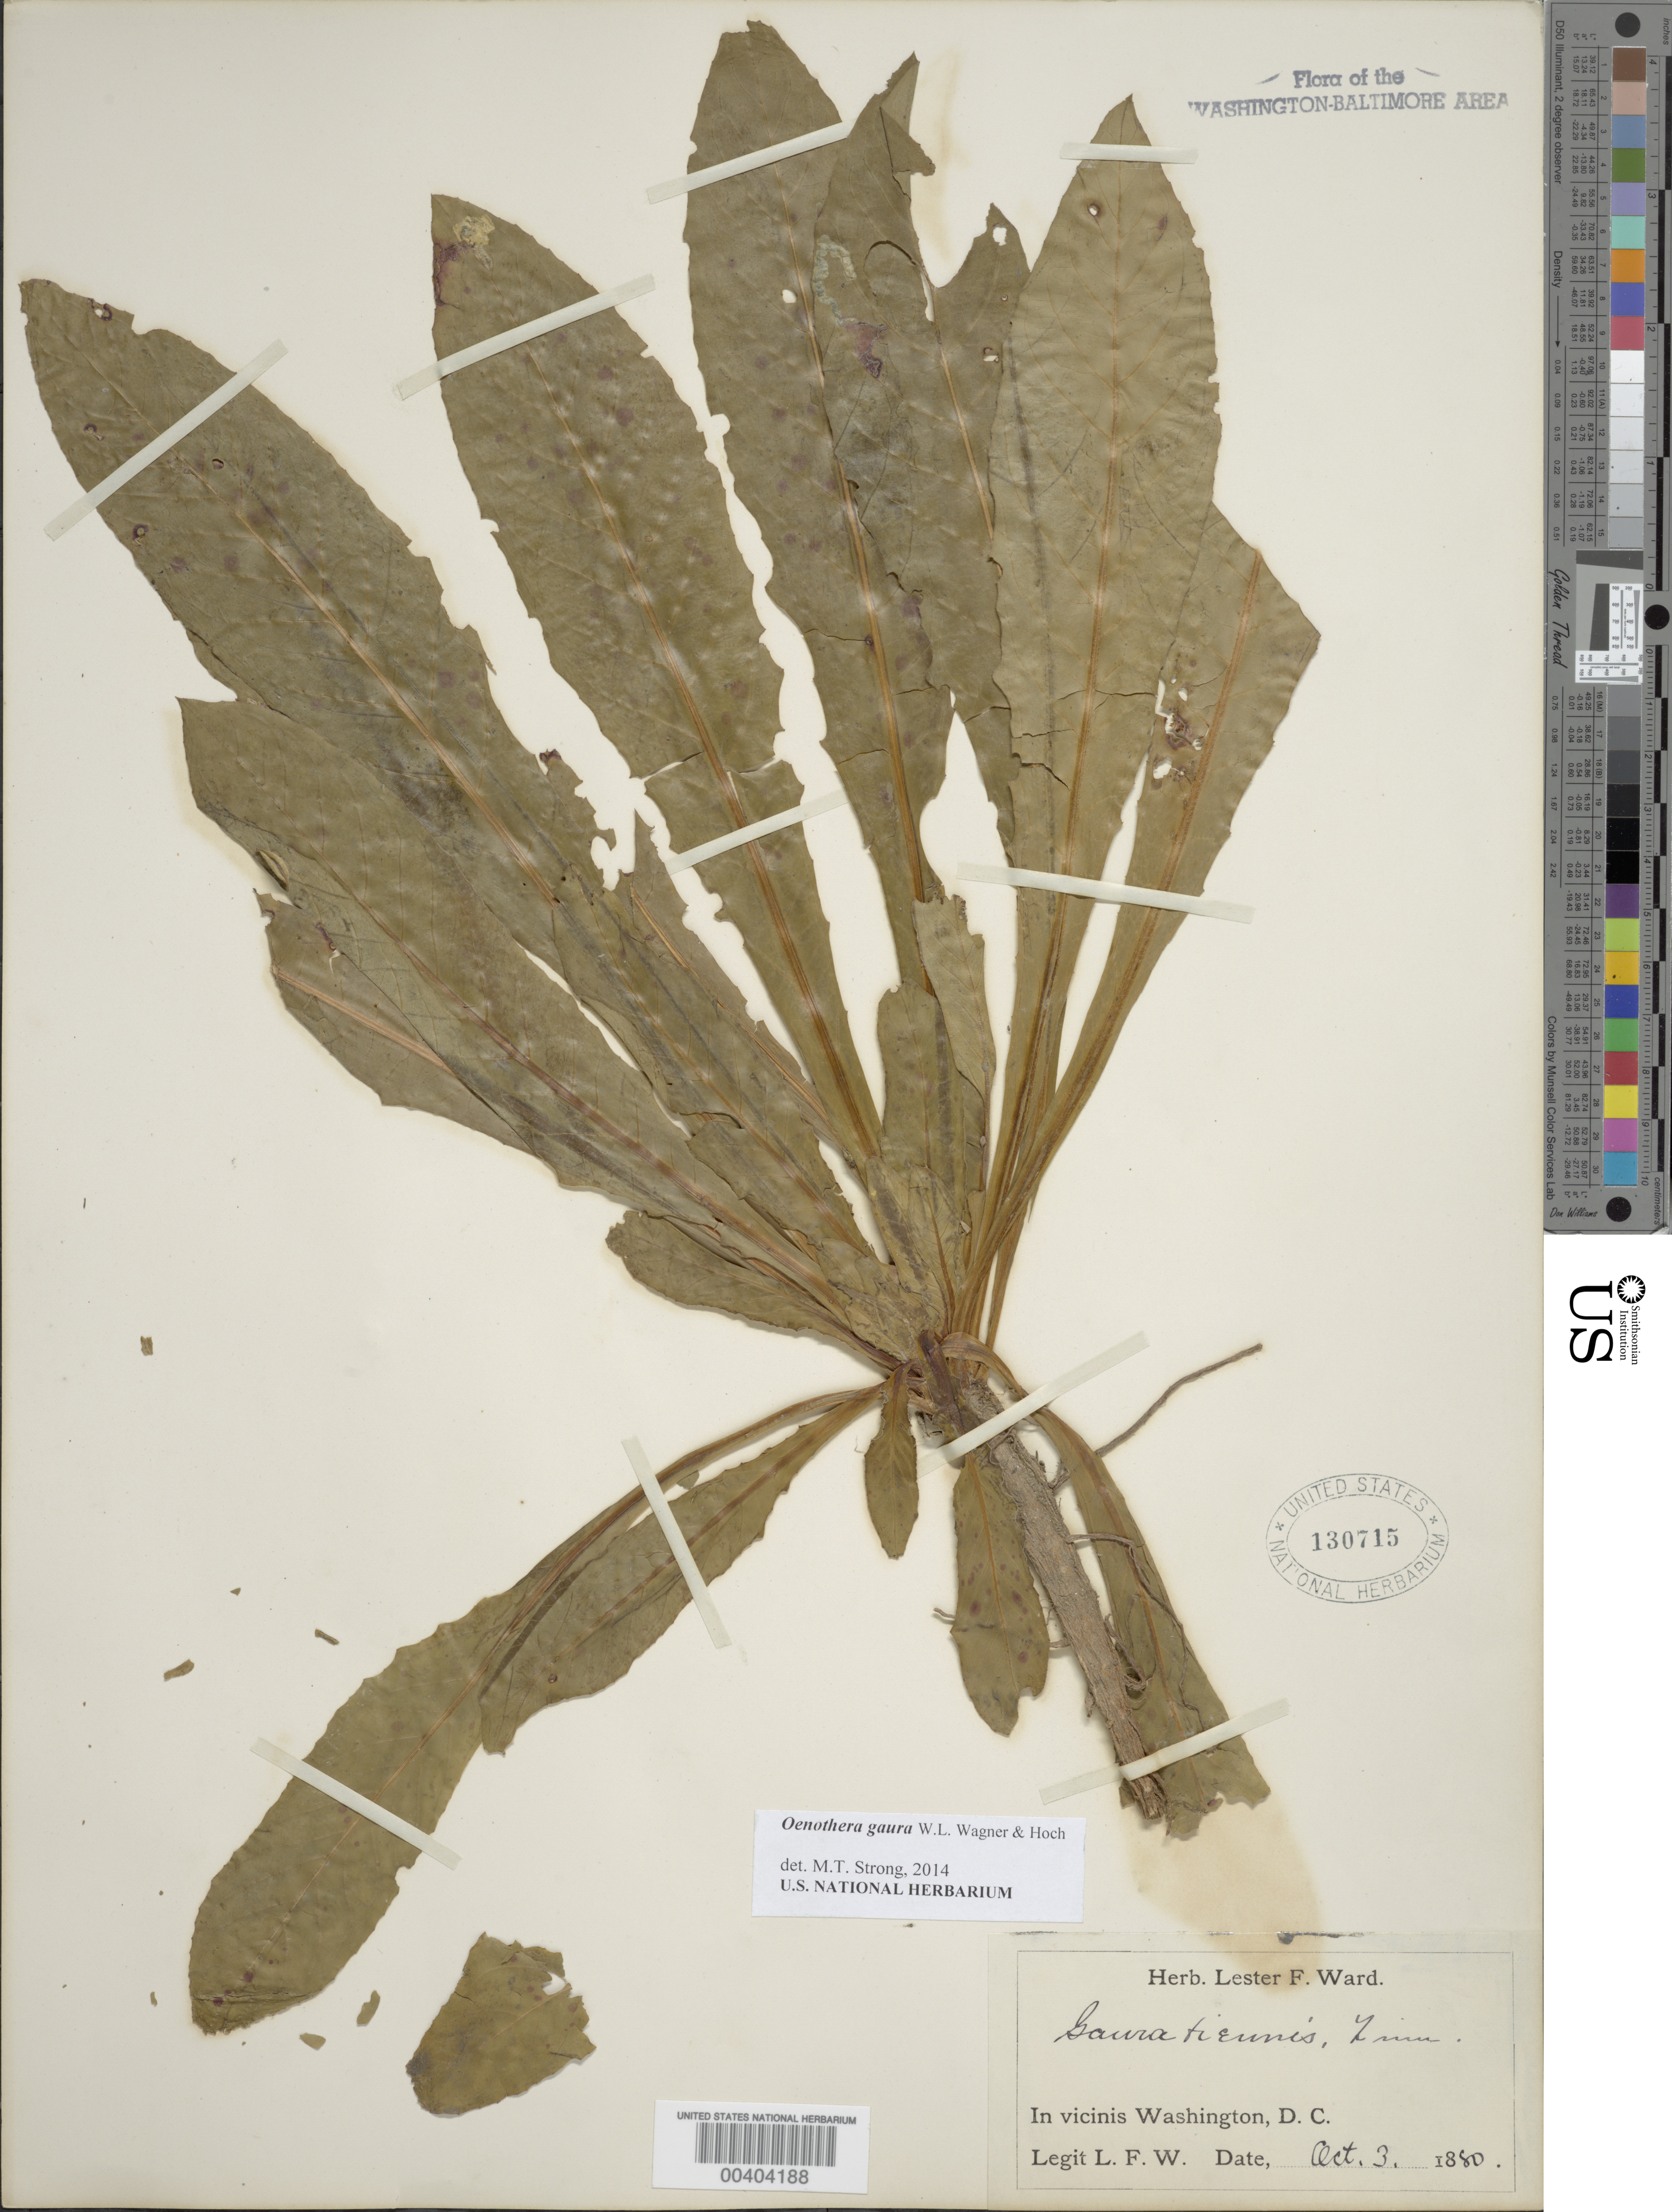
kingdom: Plantae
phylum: Tracheophyta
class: Magnoliopsida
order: Myrtales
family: Onagraceae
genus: Oenothera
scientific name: Oenothera gaura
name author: W.L. Wagner & Hoch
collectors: L. F. Ward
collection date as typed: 03 Oct 1880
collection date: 1880-10-03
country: United States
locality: Washington DC and vicinity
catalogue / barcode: US 130715